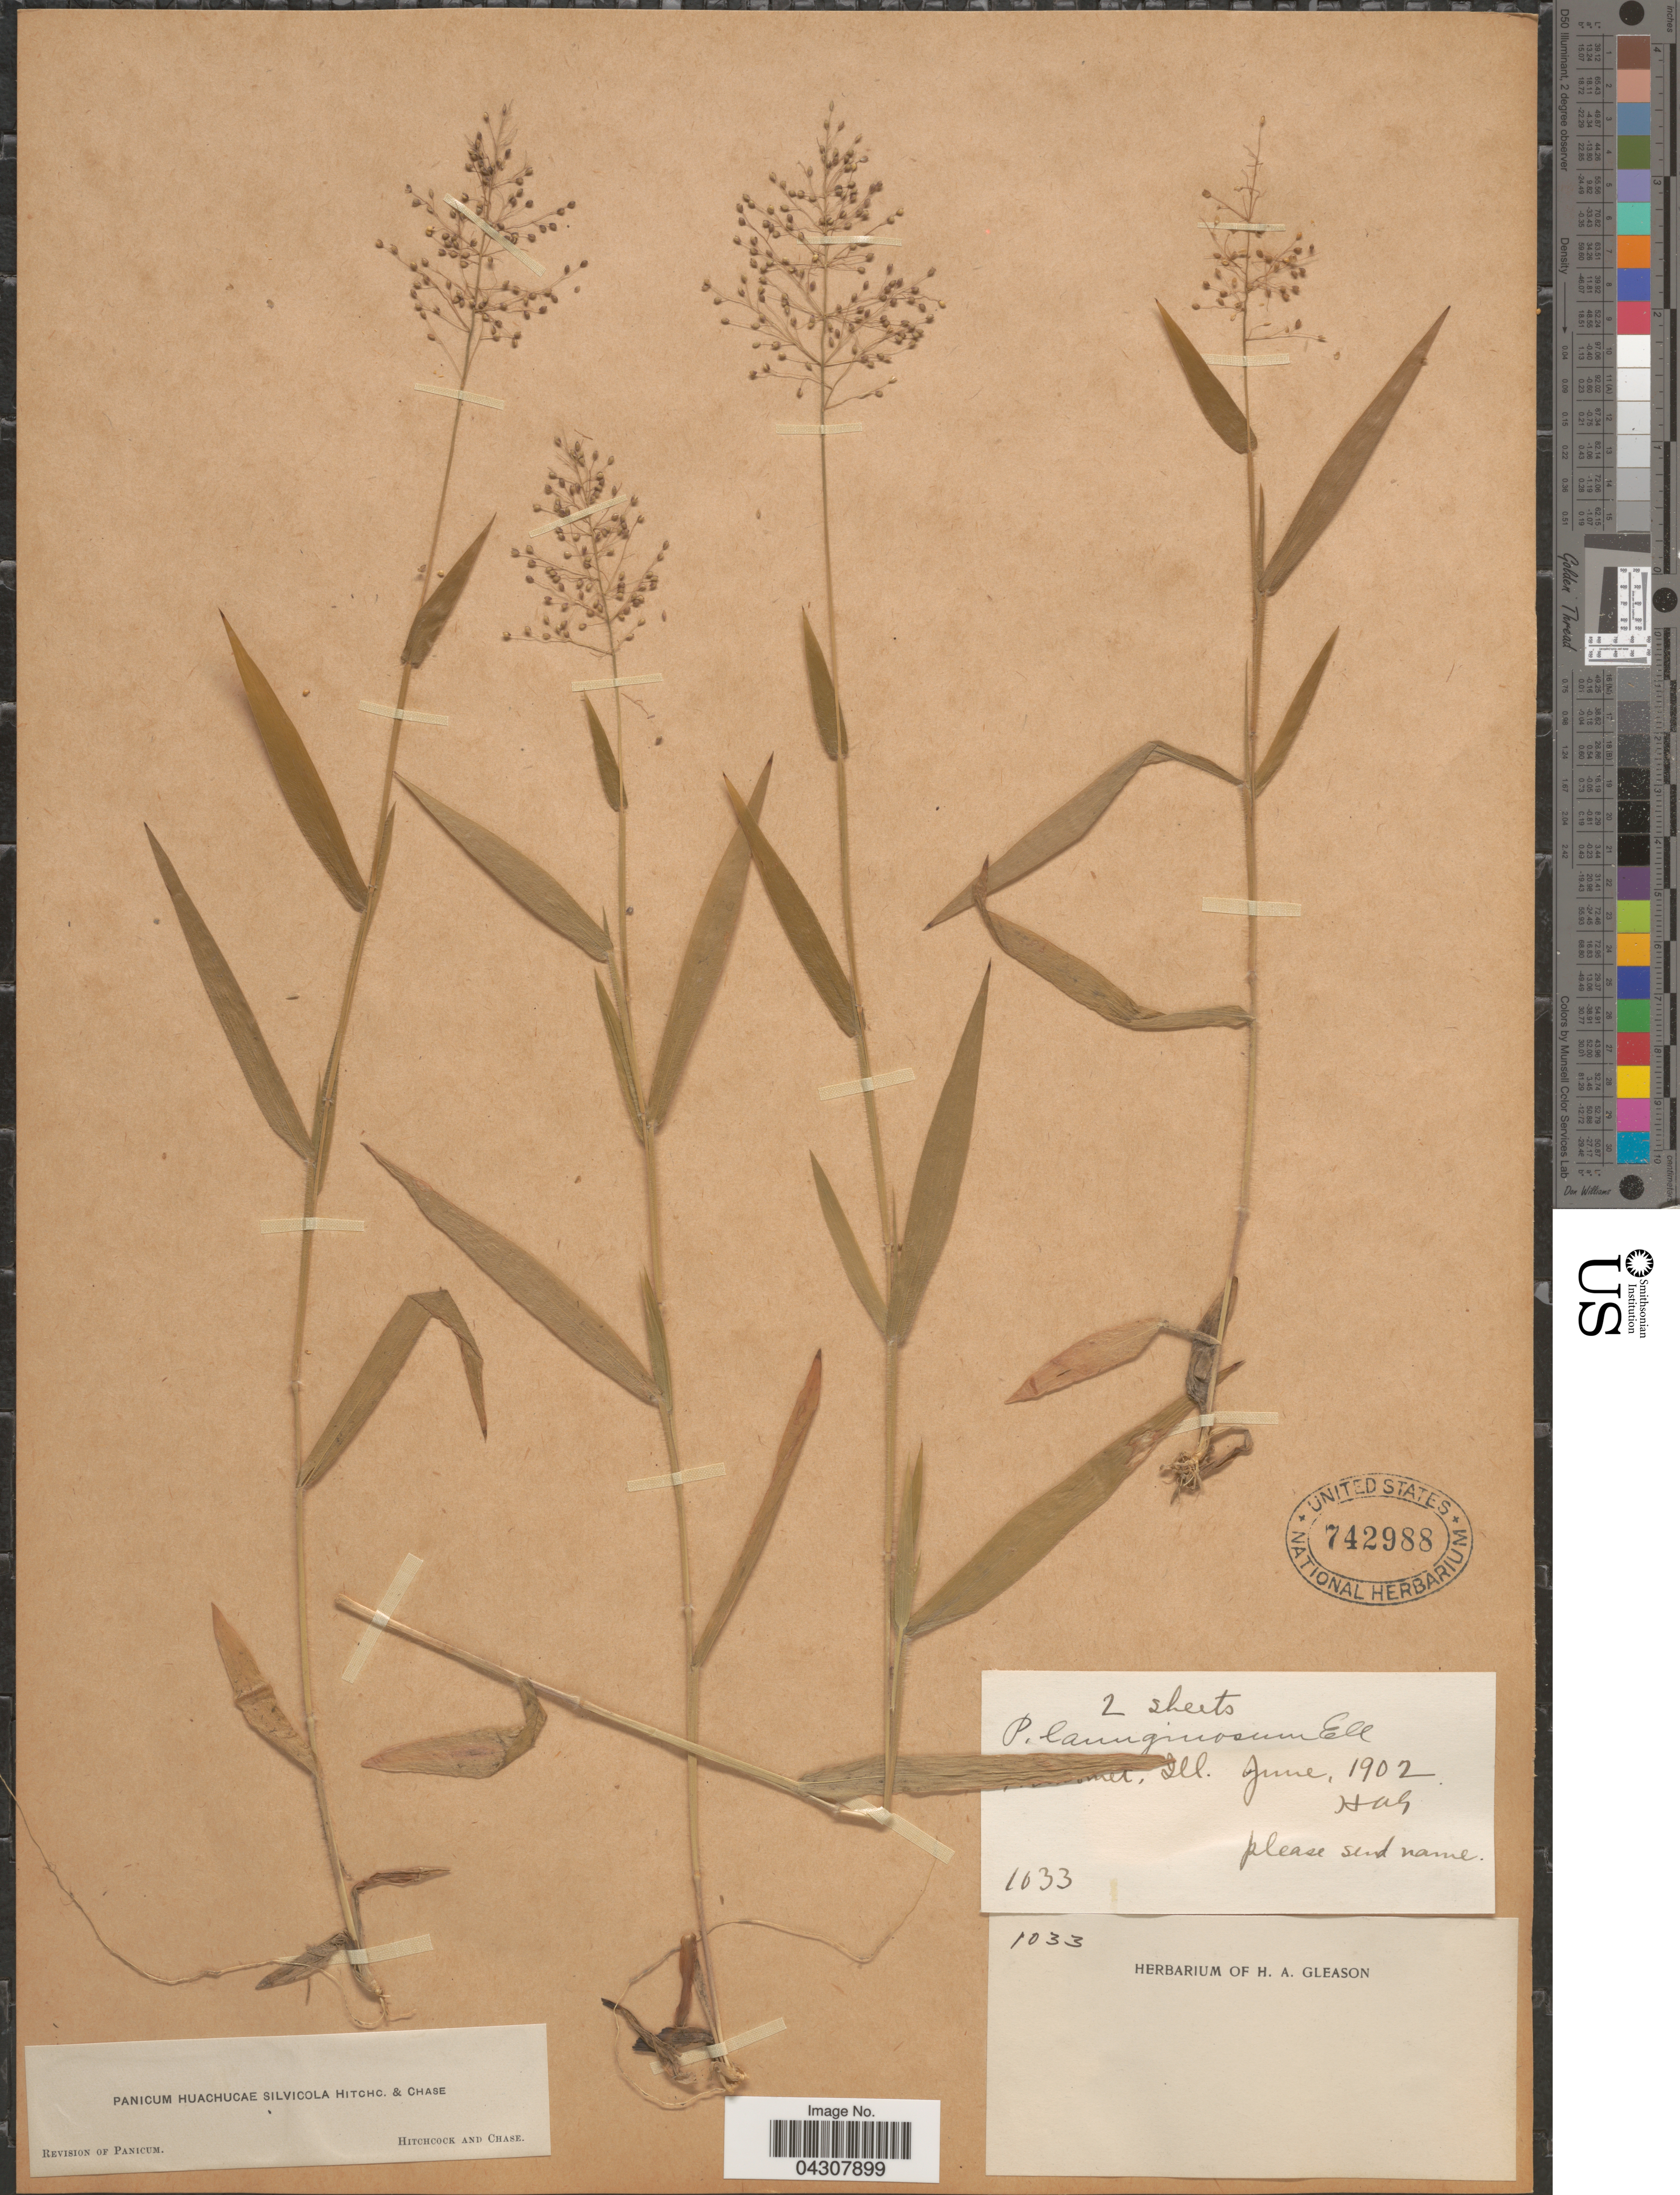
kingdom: Plantae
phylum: Tracheophyta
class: Liliopsida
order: Poales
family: Poaceae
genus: Dichanthelium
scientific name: Dichanthelium acuminatum var. acuminatum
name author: (Sw.) Gould & C.A. Clark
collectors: H. A. Gleason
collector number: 1033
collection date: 1902-06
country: United States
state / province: Illinois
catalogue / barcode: US 742988